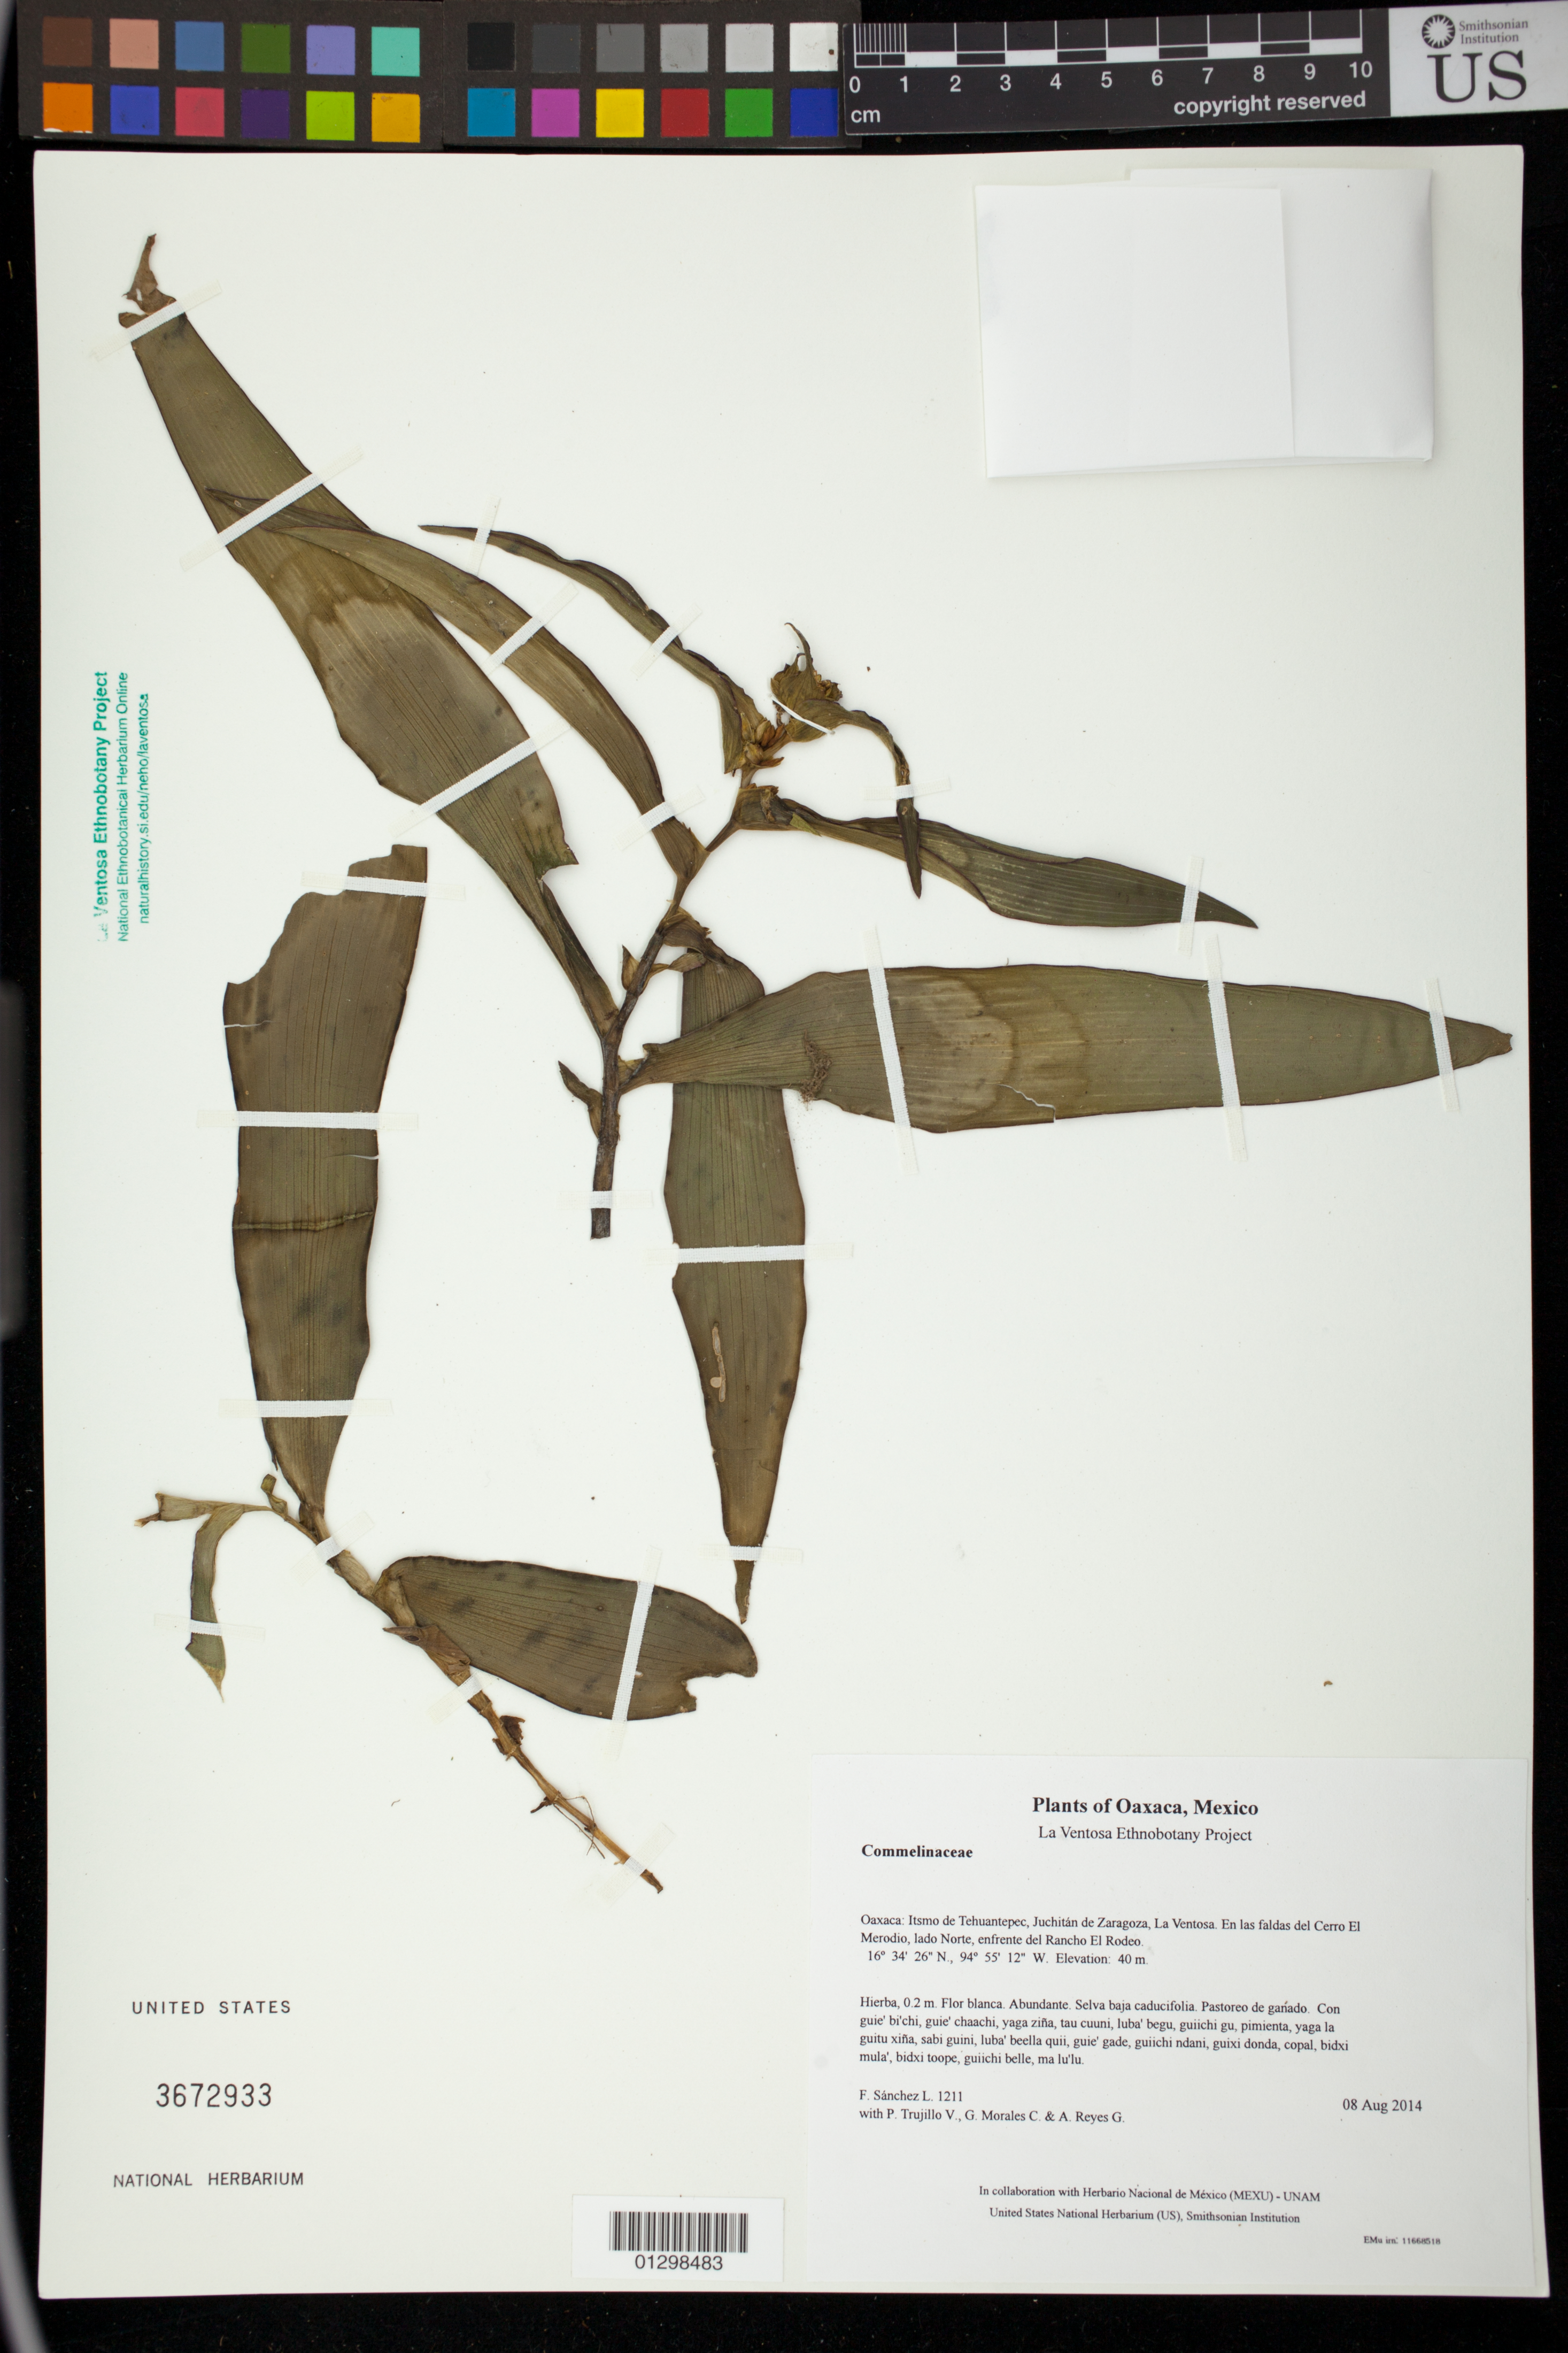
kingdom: Plantae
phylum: Tracheophyta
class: Liliopsida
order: Commelinales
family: Commelinaceae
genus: Tradescantia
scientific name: Tradescantia sp.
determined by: Velasco G., Kenia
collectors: F. Sánchez L., P. Trujillo V., G. Morales C. & A. Reyes G.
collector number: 1211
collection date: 2014-08-08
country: Mexico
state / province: Oaxaca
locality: Itsmo de Tehuantepec, Juchitán de Zaragoza, La Ventosa. En las faldas del Cerro El Merodio, lado Norte, enfrente del Rancho El Rodeo.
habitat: Selva baja caducifolia. Pastoreo de ganado.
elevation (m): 40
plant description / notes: JEBOT, MEXU, US; Guixi bandaga. 0.2 m. Guie' naquichi'. Stale.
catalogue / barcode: US 3672933